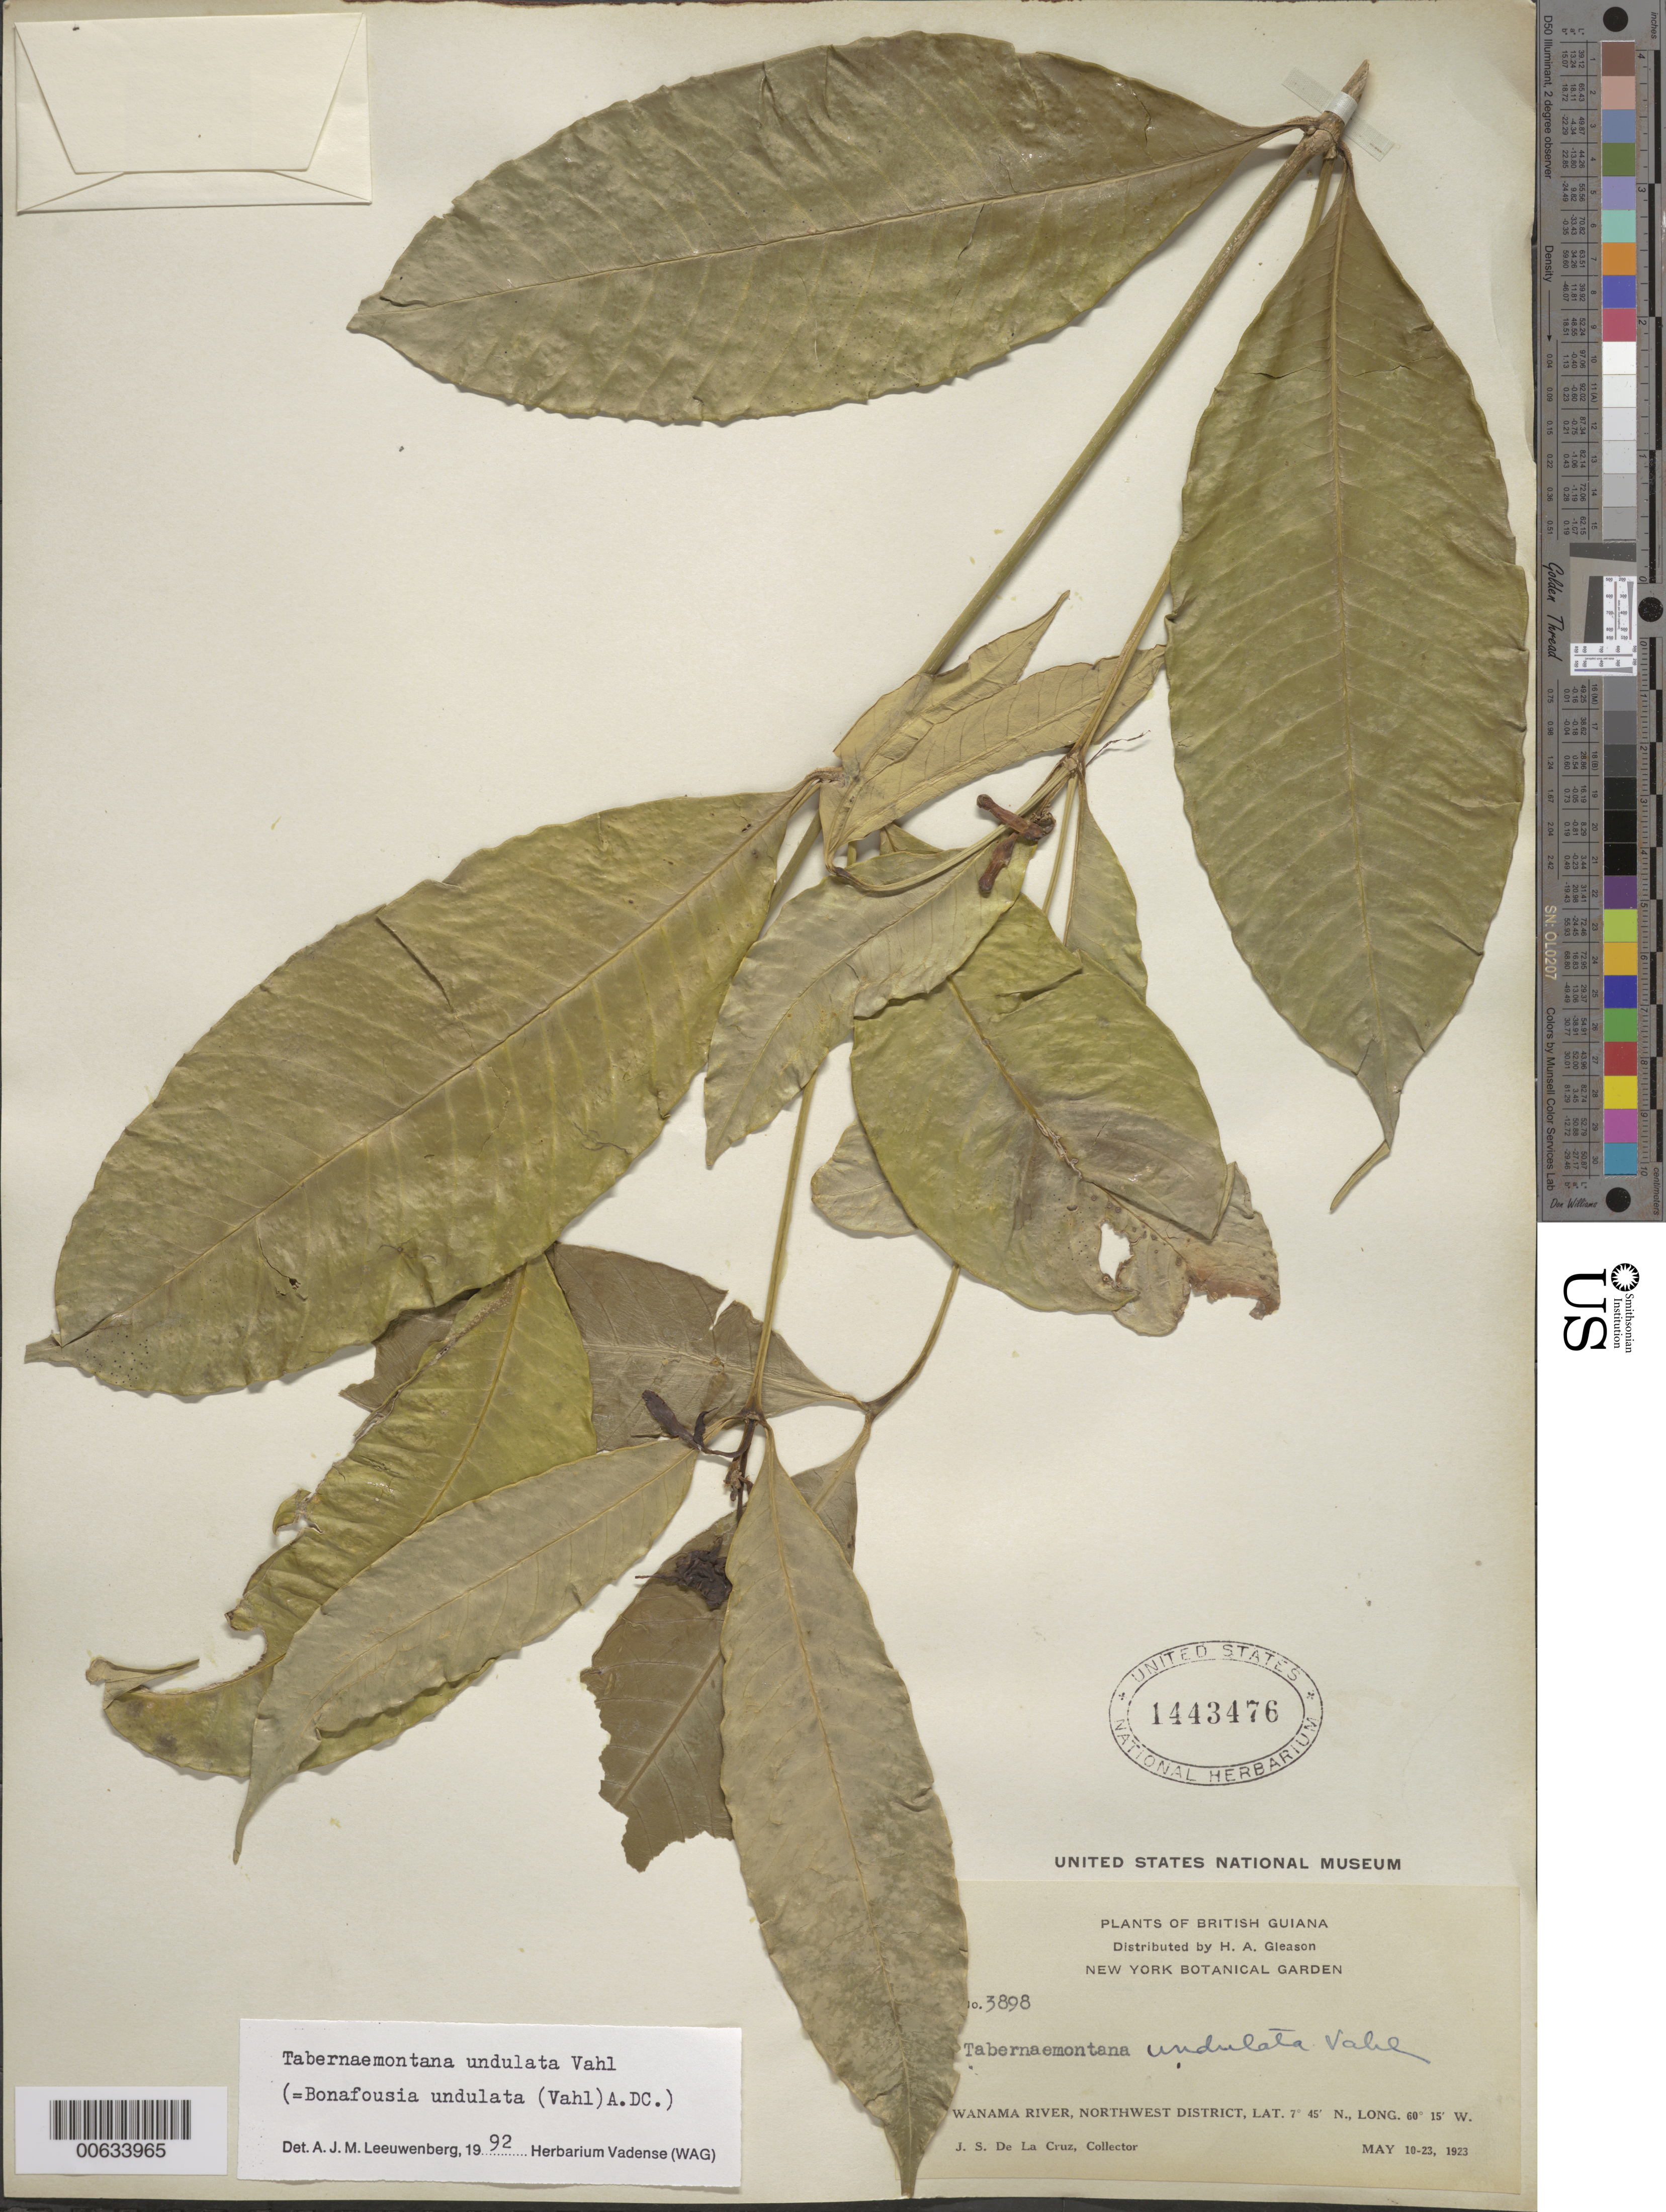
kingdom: Plantae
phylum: Tracheophyta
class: Magnoliopsida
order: Gentianales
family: Apocynaceae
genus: Tabernaemontana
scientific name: Tabernaemontana undulata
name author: Vahl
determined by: Leeuwenberg, A. J. M.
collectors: J. S. de la Cruz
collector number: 3898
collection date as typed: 10-May-23 to 23-May-23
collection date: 1923-05-10/1923-05-23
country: Guyana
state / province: Barima-Waini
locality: Wanama R., NW District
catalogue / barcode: US 1443476